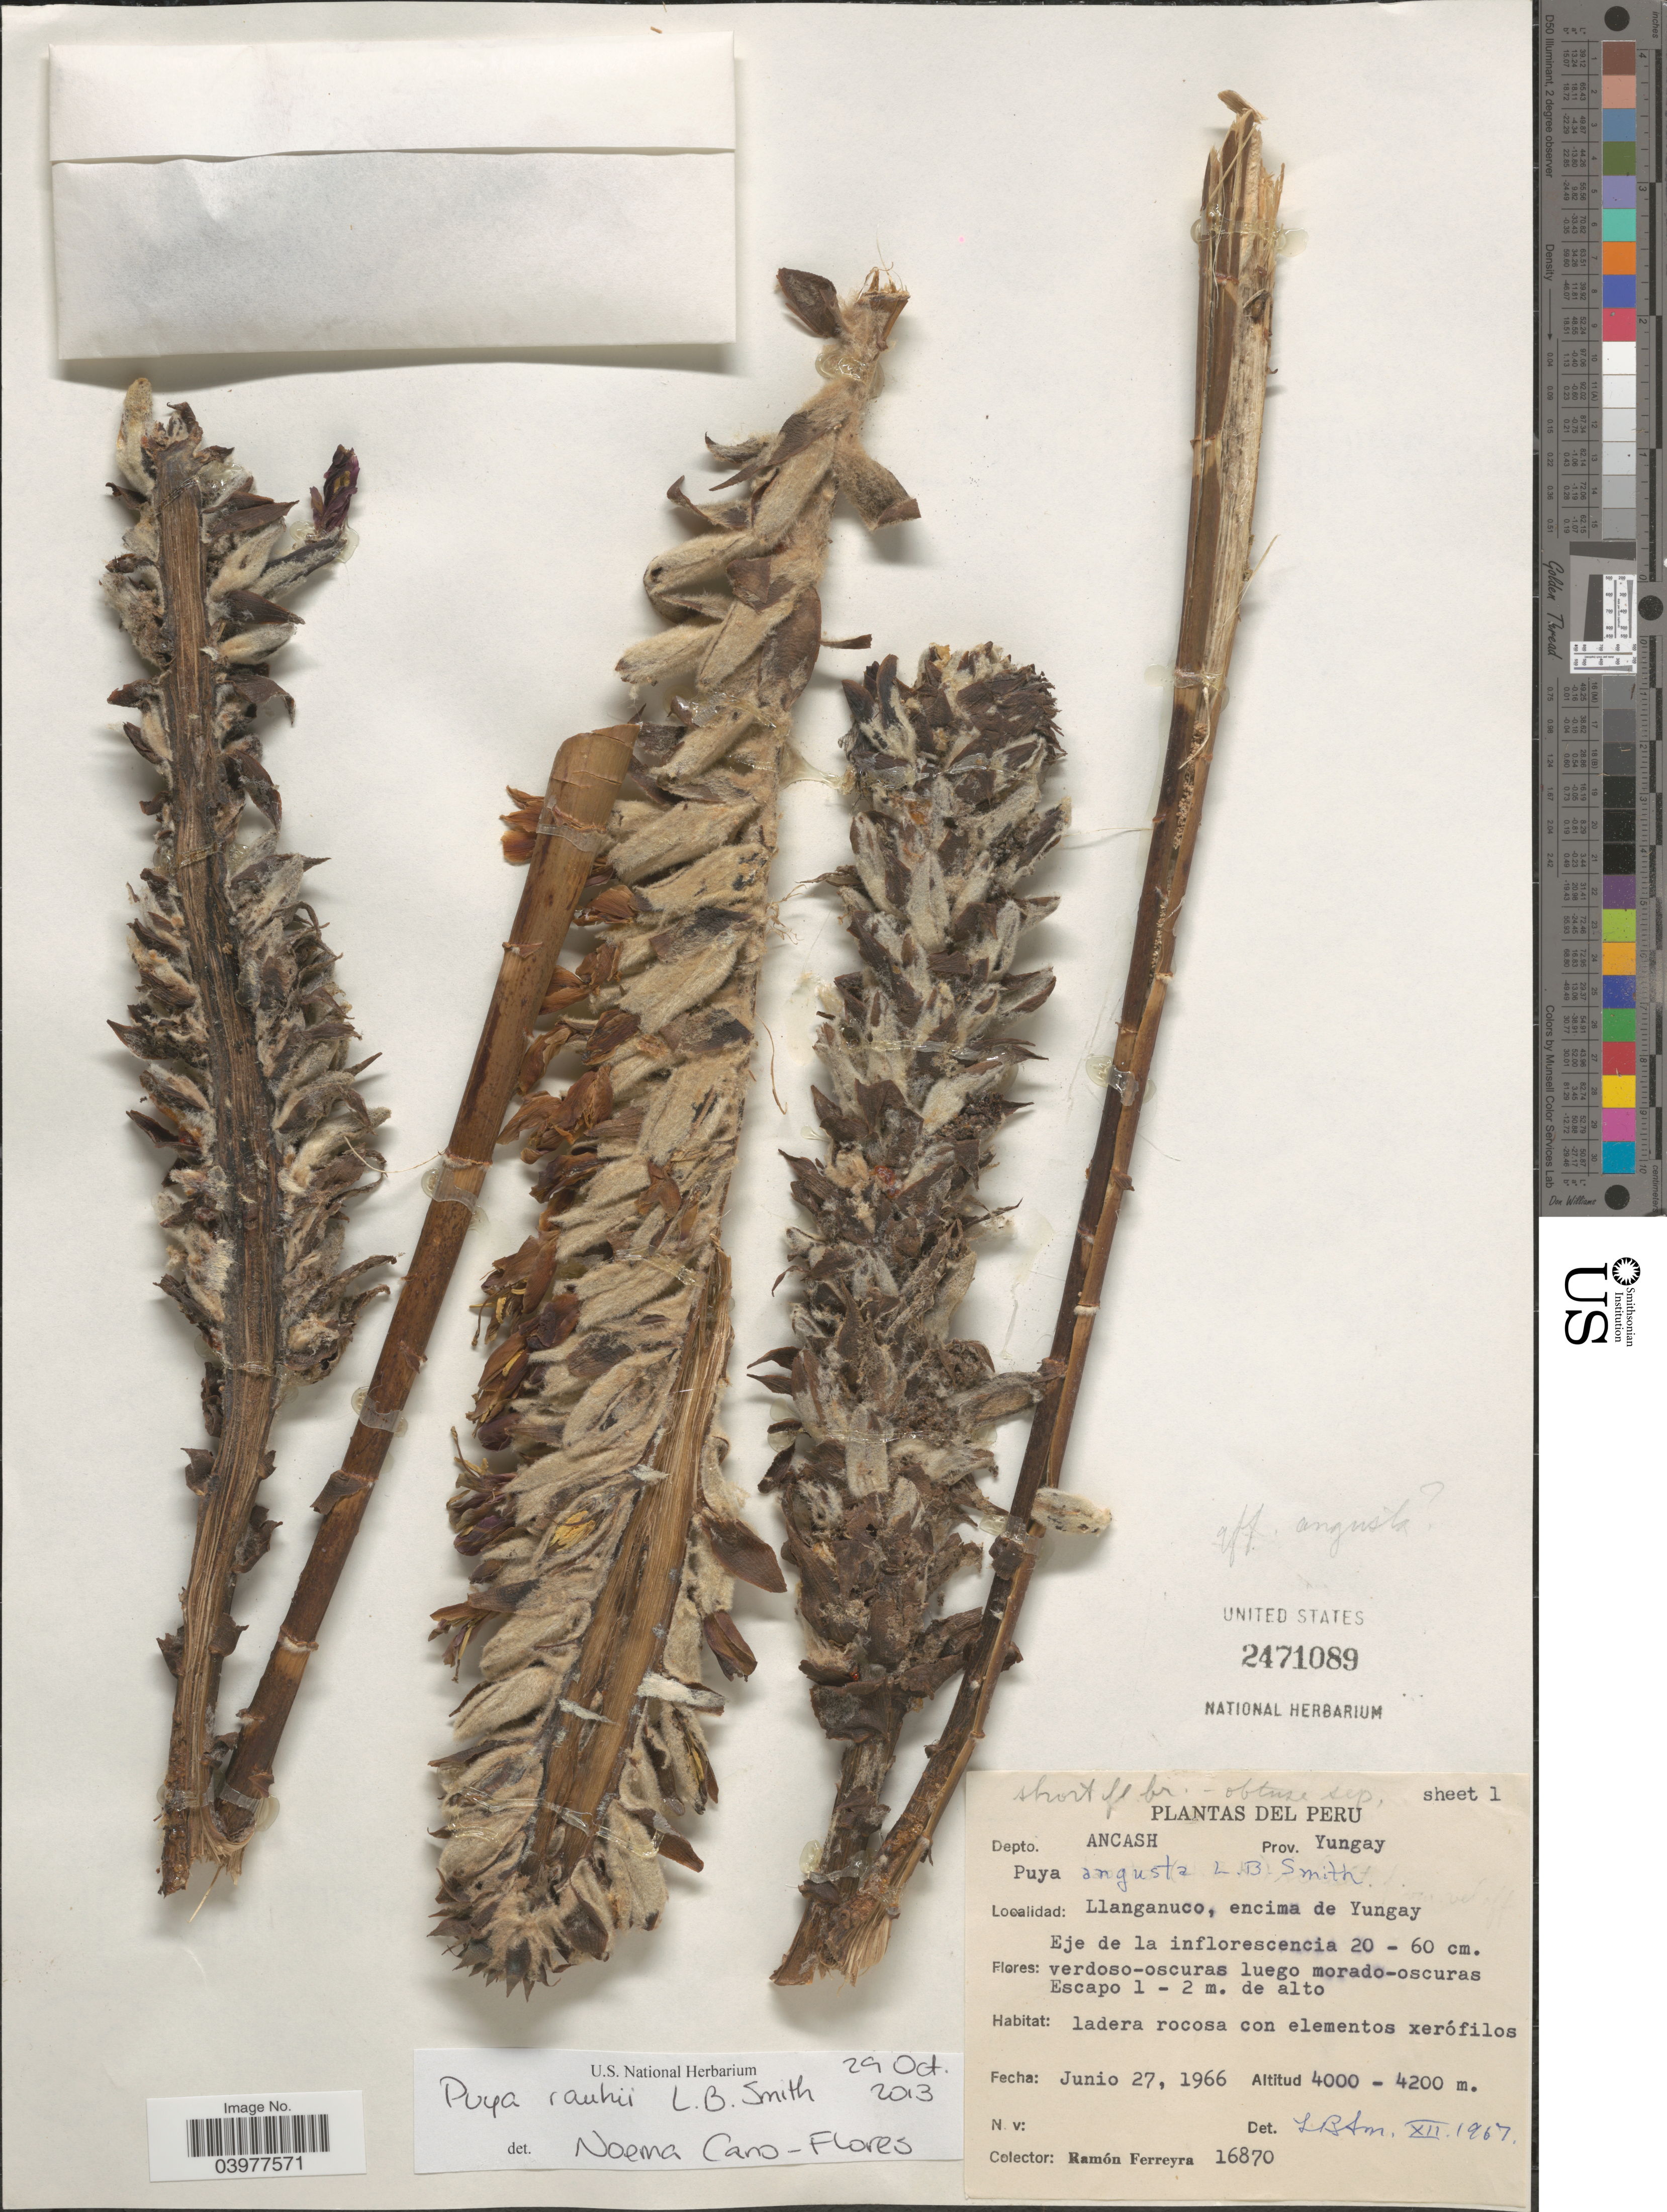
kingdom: Plantae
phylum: Tracheophyta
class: Liliopsida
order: Poales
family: Bromeliaceae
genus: Puya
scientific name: Puya rauhii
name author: L.B. Sm.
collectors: R. A. Ferreyra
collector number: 16870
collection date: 1966-06-27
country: Peru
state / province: Ancash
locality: Depto. Ancash. Prov. Yungay. Llanganuco, encima de Yungay.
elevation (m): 4000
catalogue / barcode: US 2471089